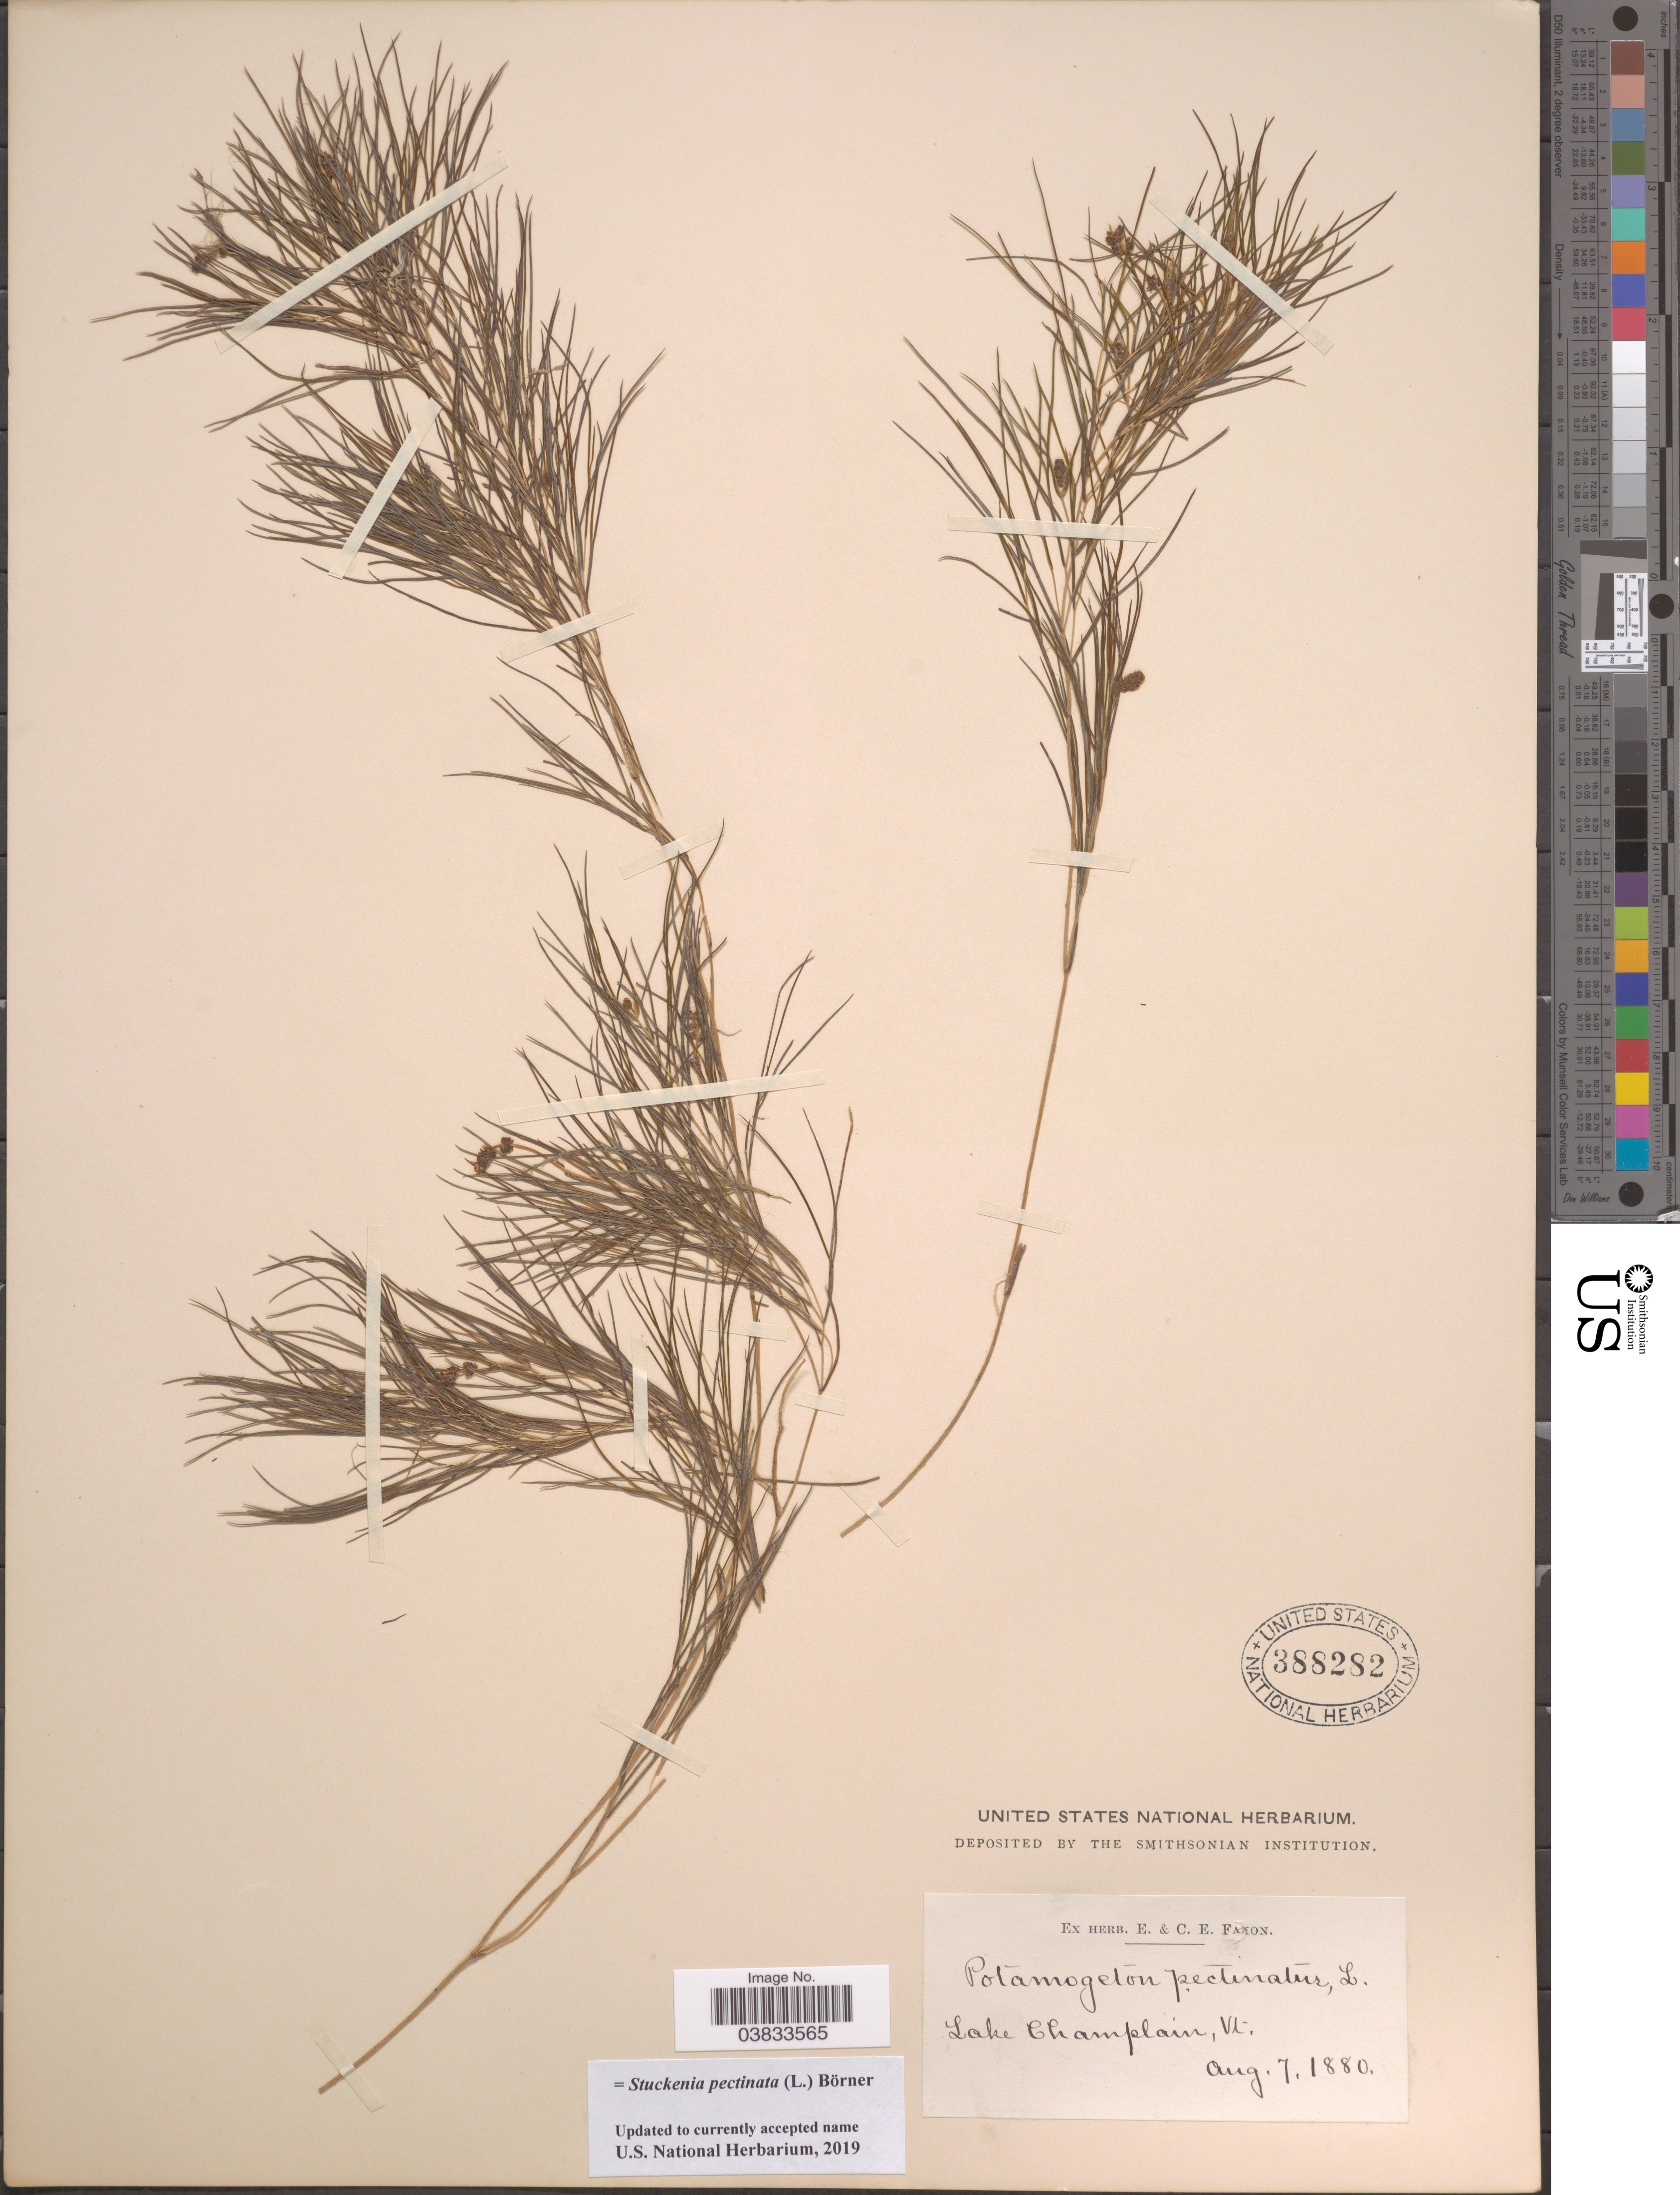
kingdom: Plantae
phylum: Tracheophyta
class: Liliopsida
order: Alismatales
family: Potamogetonaceae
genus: Stuckenia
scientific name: Stuckenia pectinata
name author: (L.) Börner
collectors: ex herb. E. & C.E. Faxon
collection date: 1880-08-07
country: United States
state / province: Vermont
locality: Lake Champlain.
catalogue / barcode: US 388282